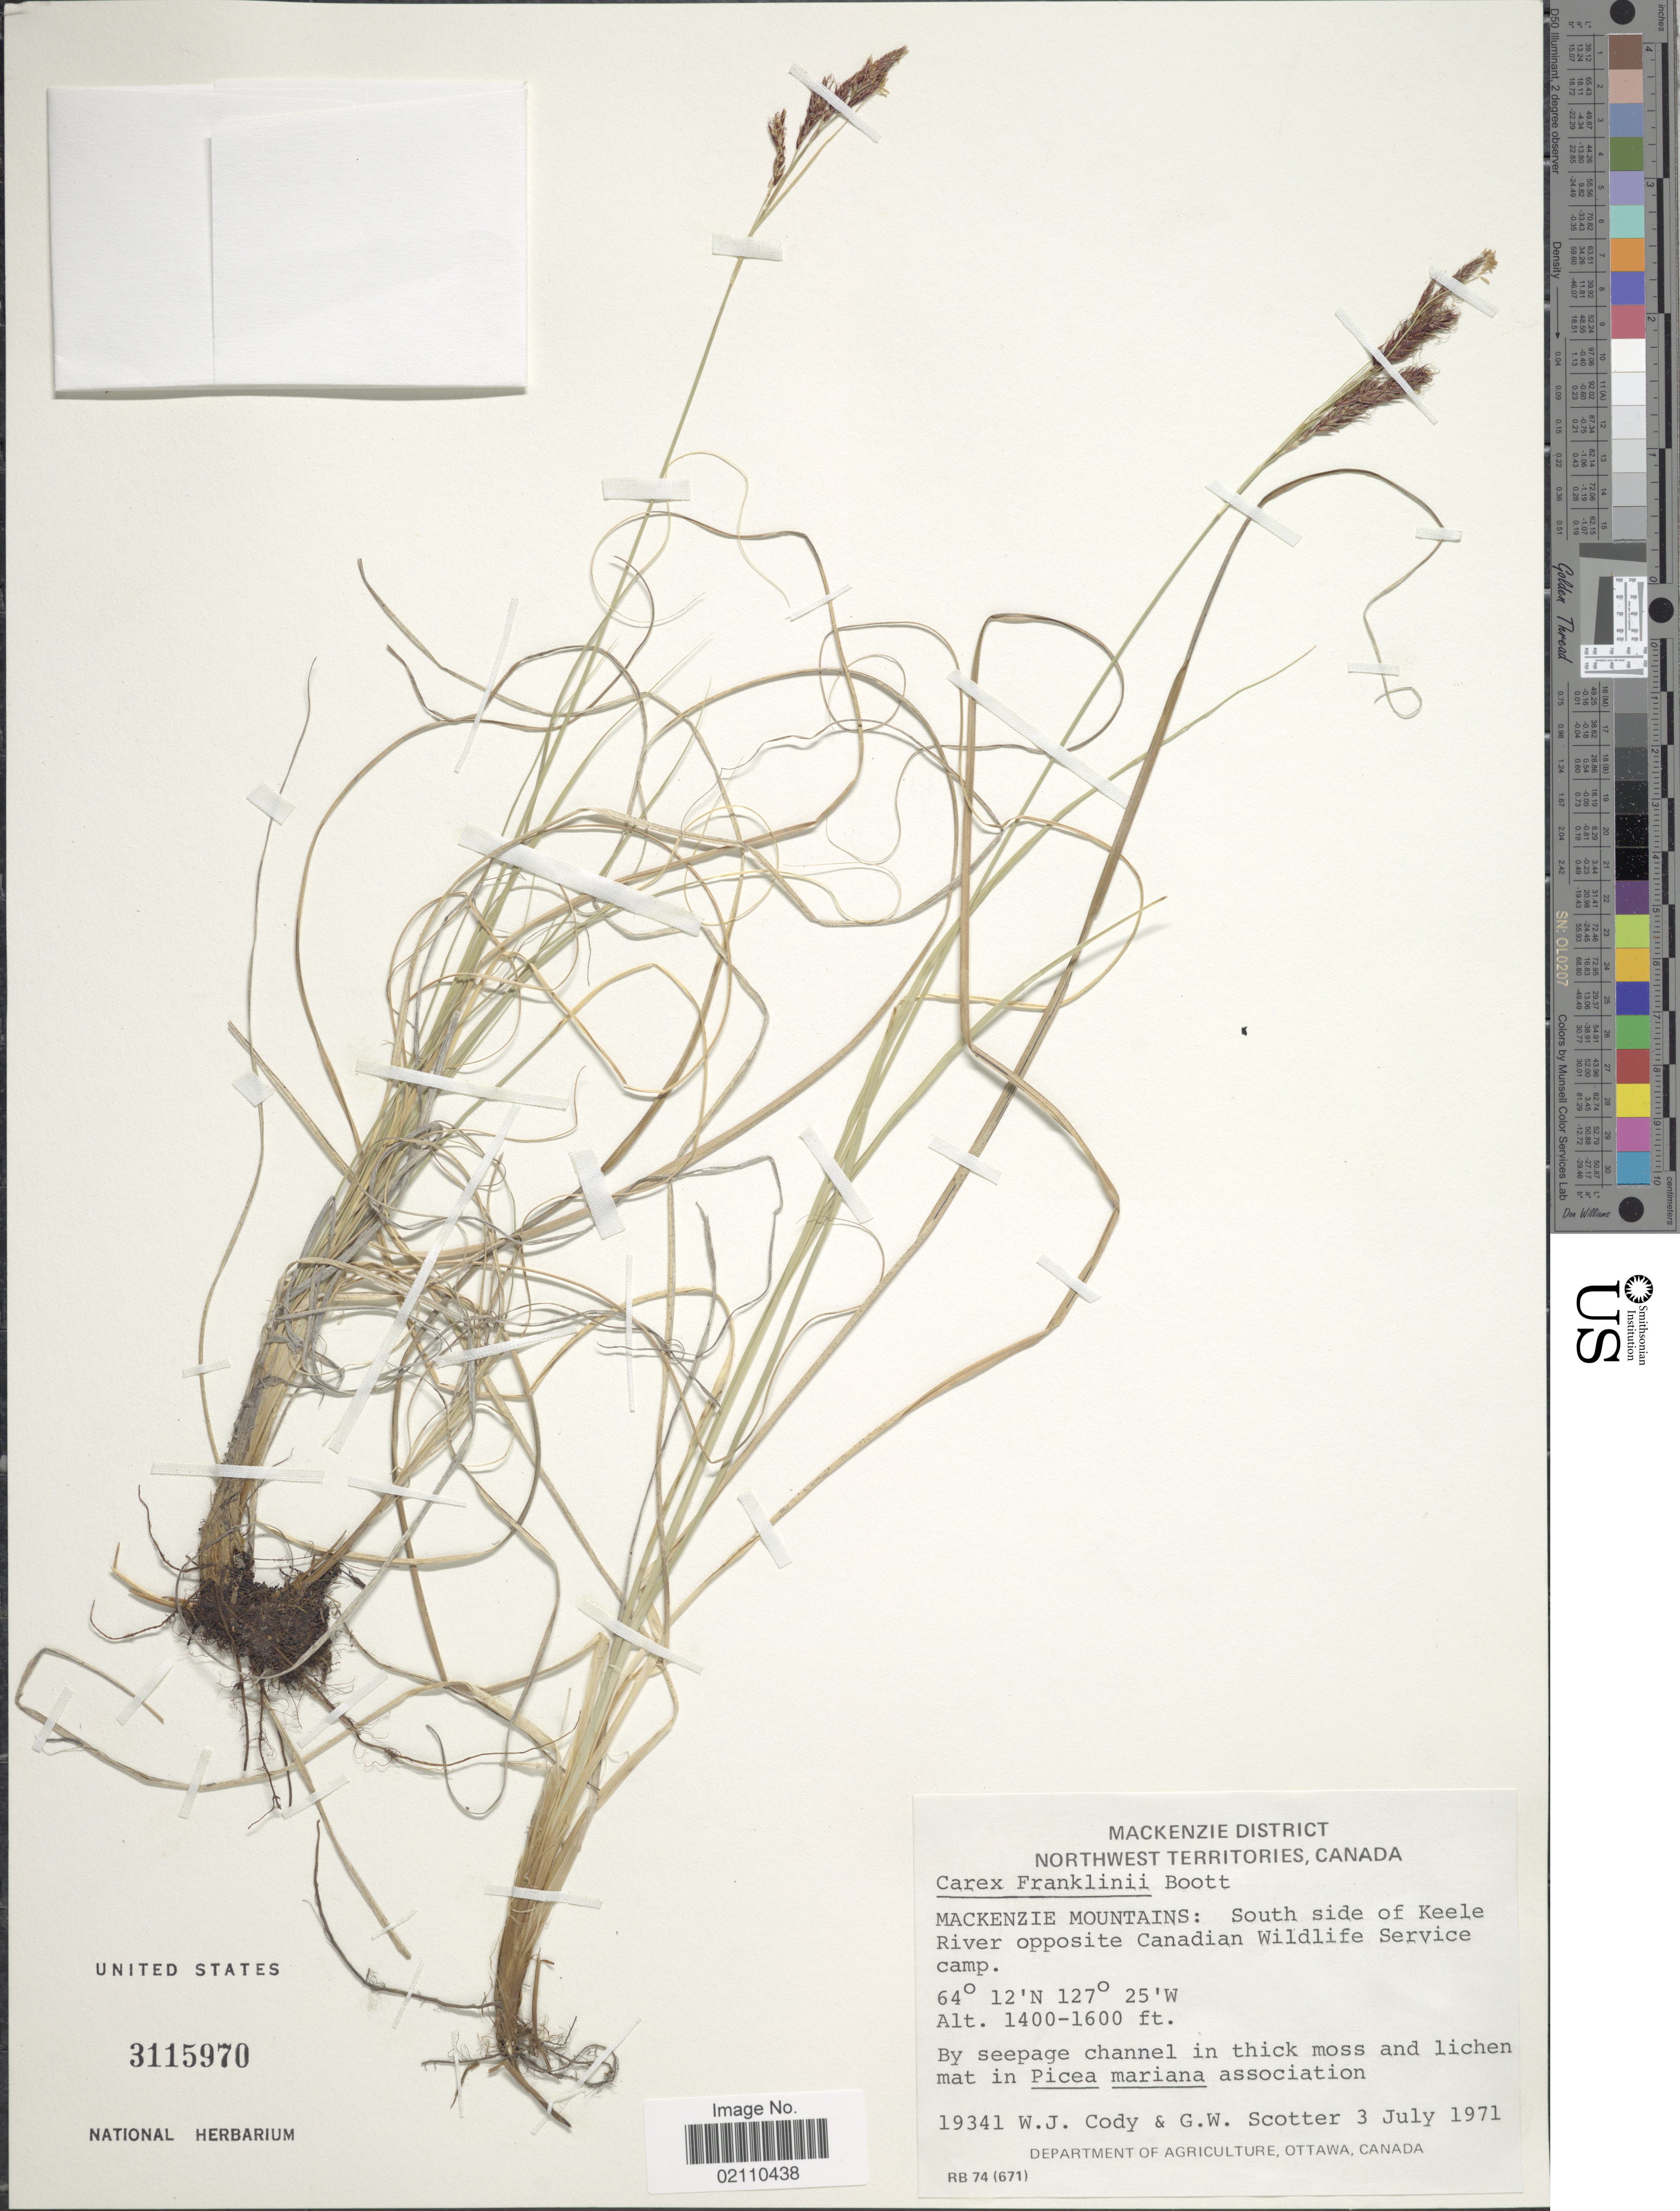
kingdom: Plantae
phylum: Tracheophyta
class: Liliopsida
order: Poales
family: Cyperaceae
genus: Carex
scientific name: Carex petricosa var. petricosa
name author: Dewey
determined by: Strong, Mark T., (BOT), Smithsonian Institution - National Museum of Natural History (UNITED STATES)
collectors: W. Cody & G. Scotter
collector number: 19341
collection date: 1971-07-03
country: Canada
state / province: Northwest Territories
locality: Mackenze District, mackenzie Mountains: South side of Keele River opposite Canadian Wildlife Service camp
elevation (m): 427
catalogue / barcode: US 3115970